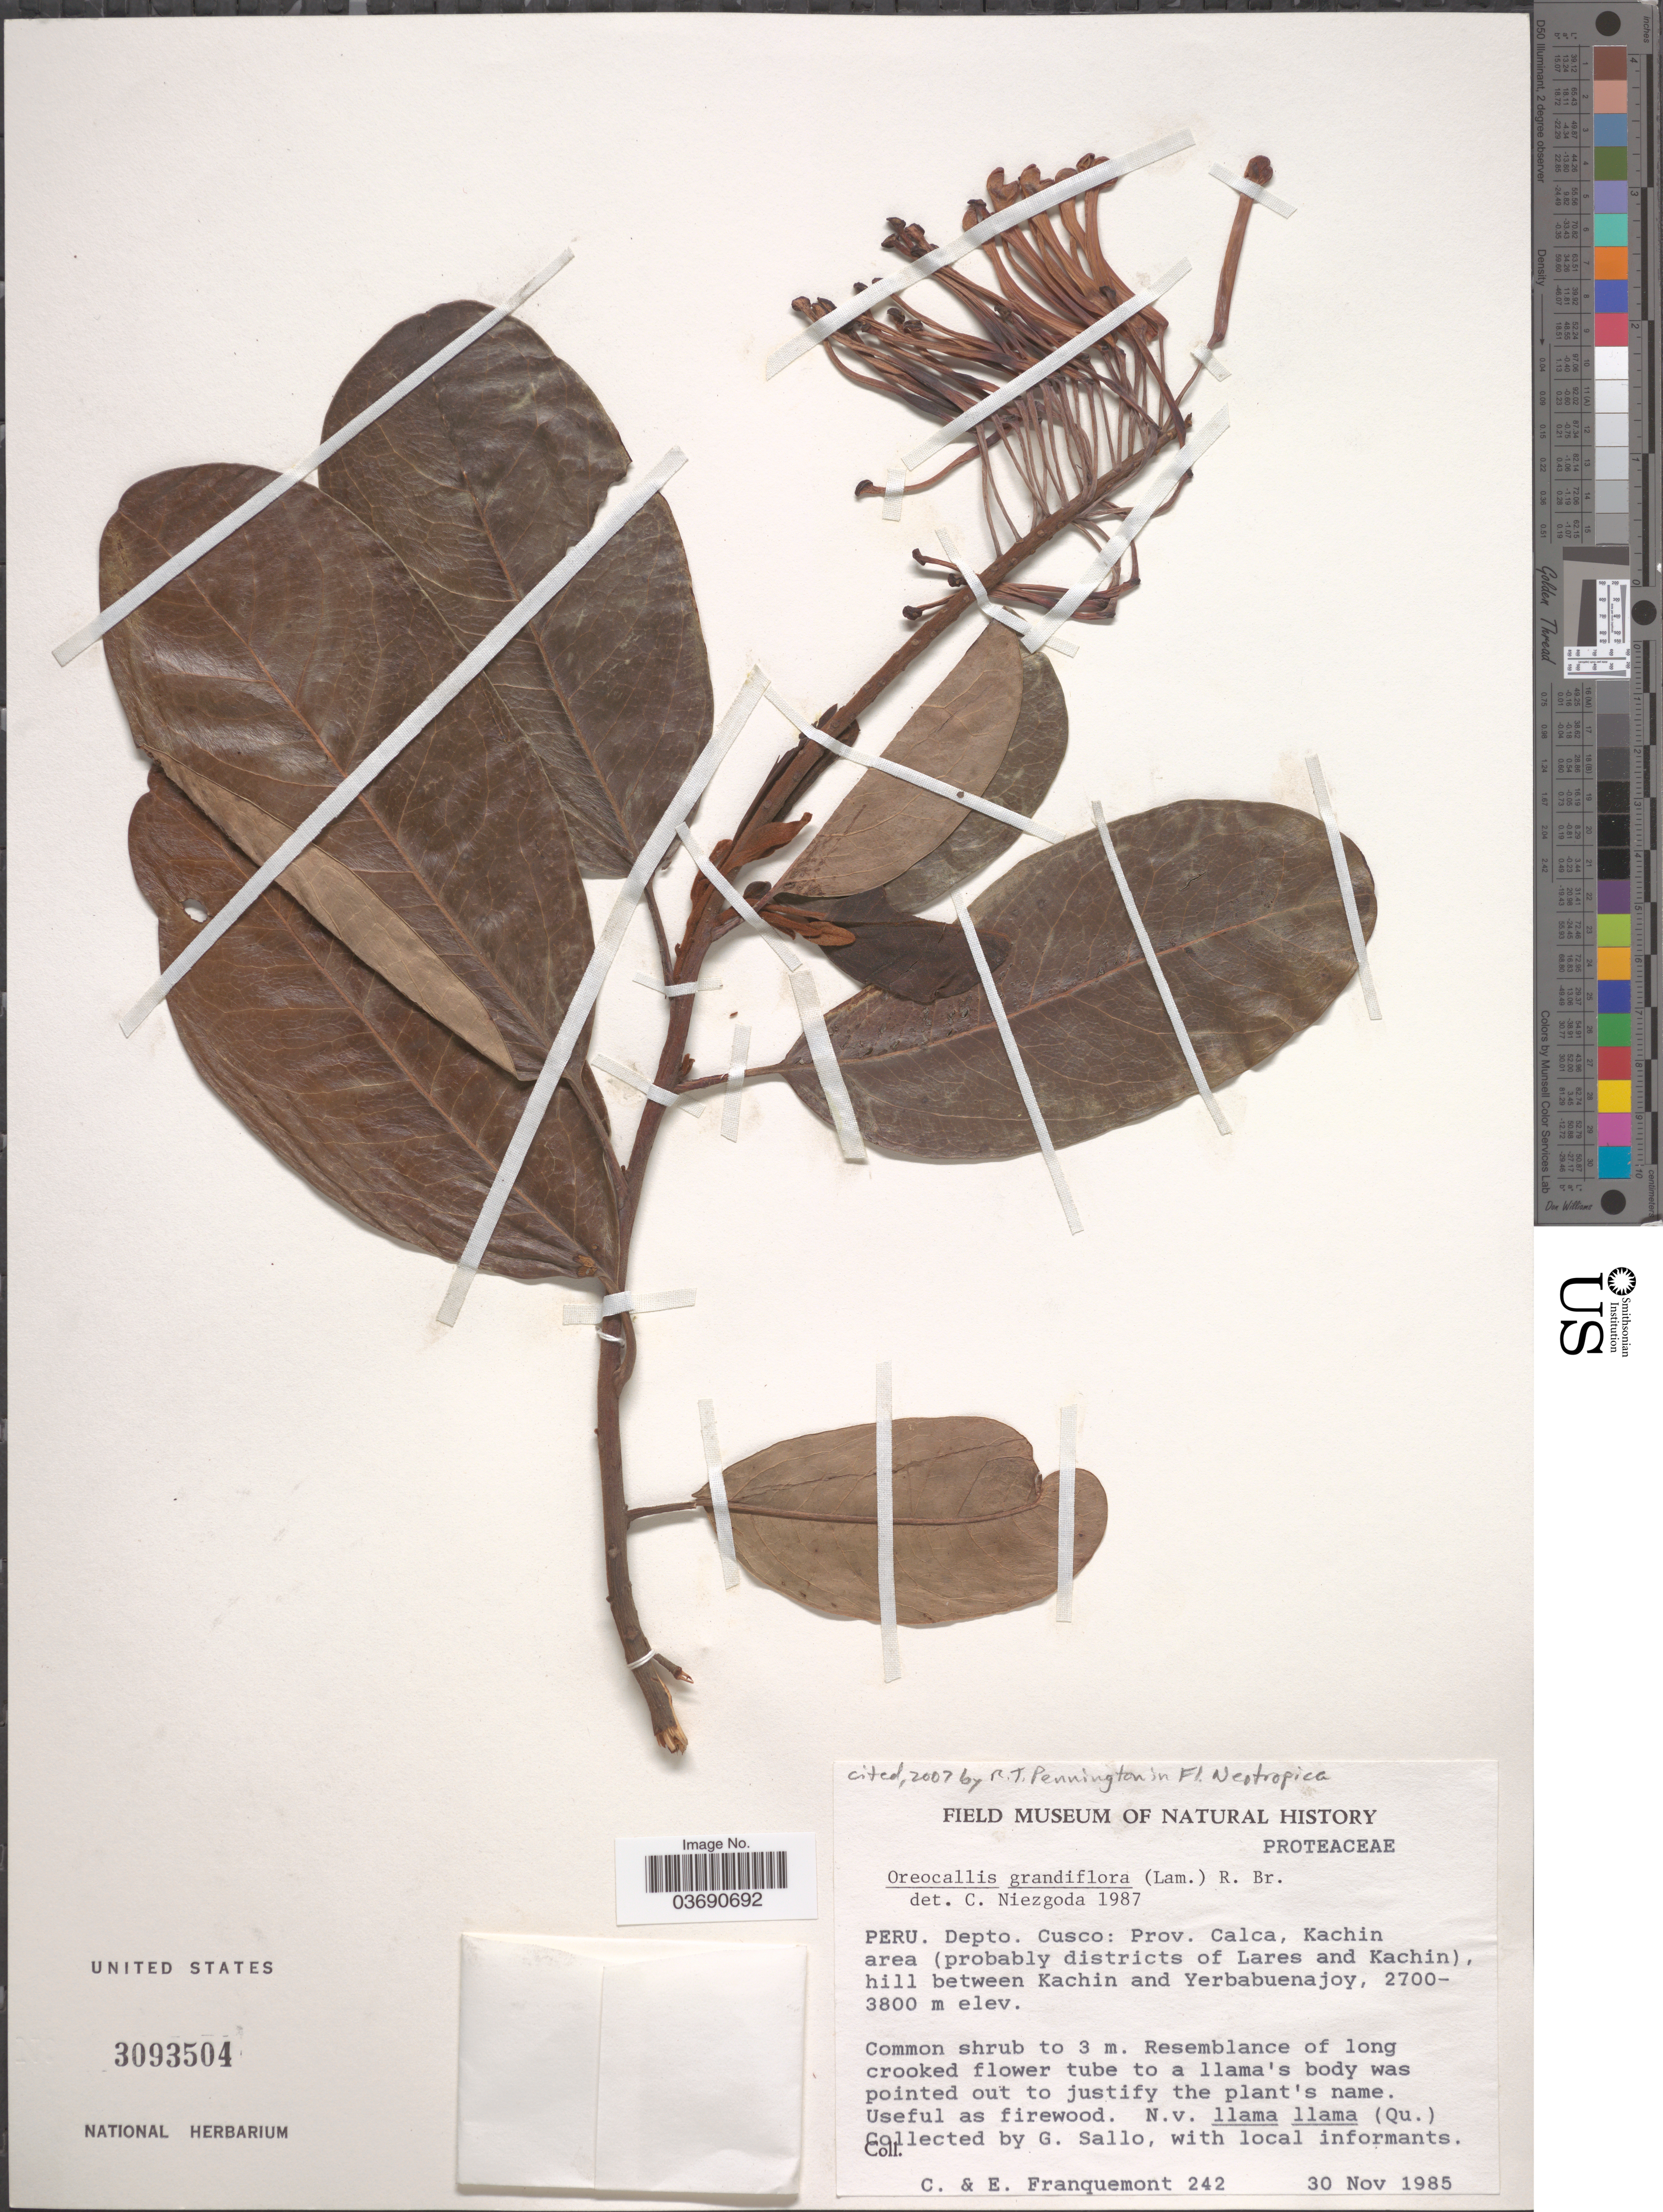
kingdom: Plantae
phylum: Tracheophyta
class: Magnoliopsida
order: Proteales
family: Proteaceae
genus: Oreocallis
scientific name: Oreocallis grandiflora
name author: (Lam.) R. Br.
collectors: G. Sallo G., C. Franquemont & E. Franquemont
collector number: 242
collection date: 1985-11-30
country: Peru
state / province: Cusco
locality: Depto. Cusco: Prov. Calca, Kachin area (probably districts of Lares and Kachin), hill between Kachin and Yerbabuenajoy.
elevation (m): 2700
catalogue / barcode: US 3093504